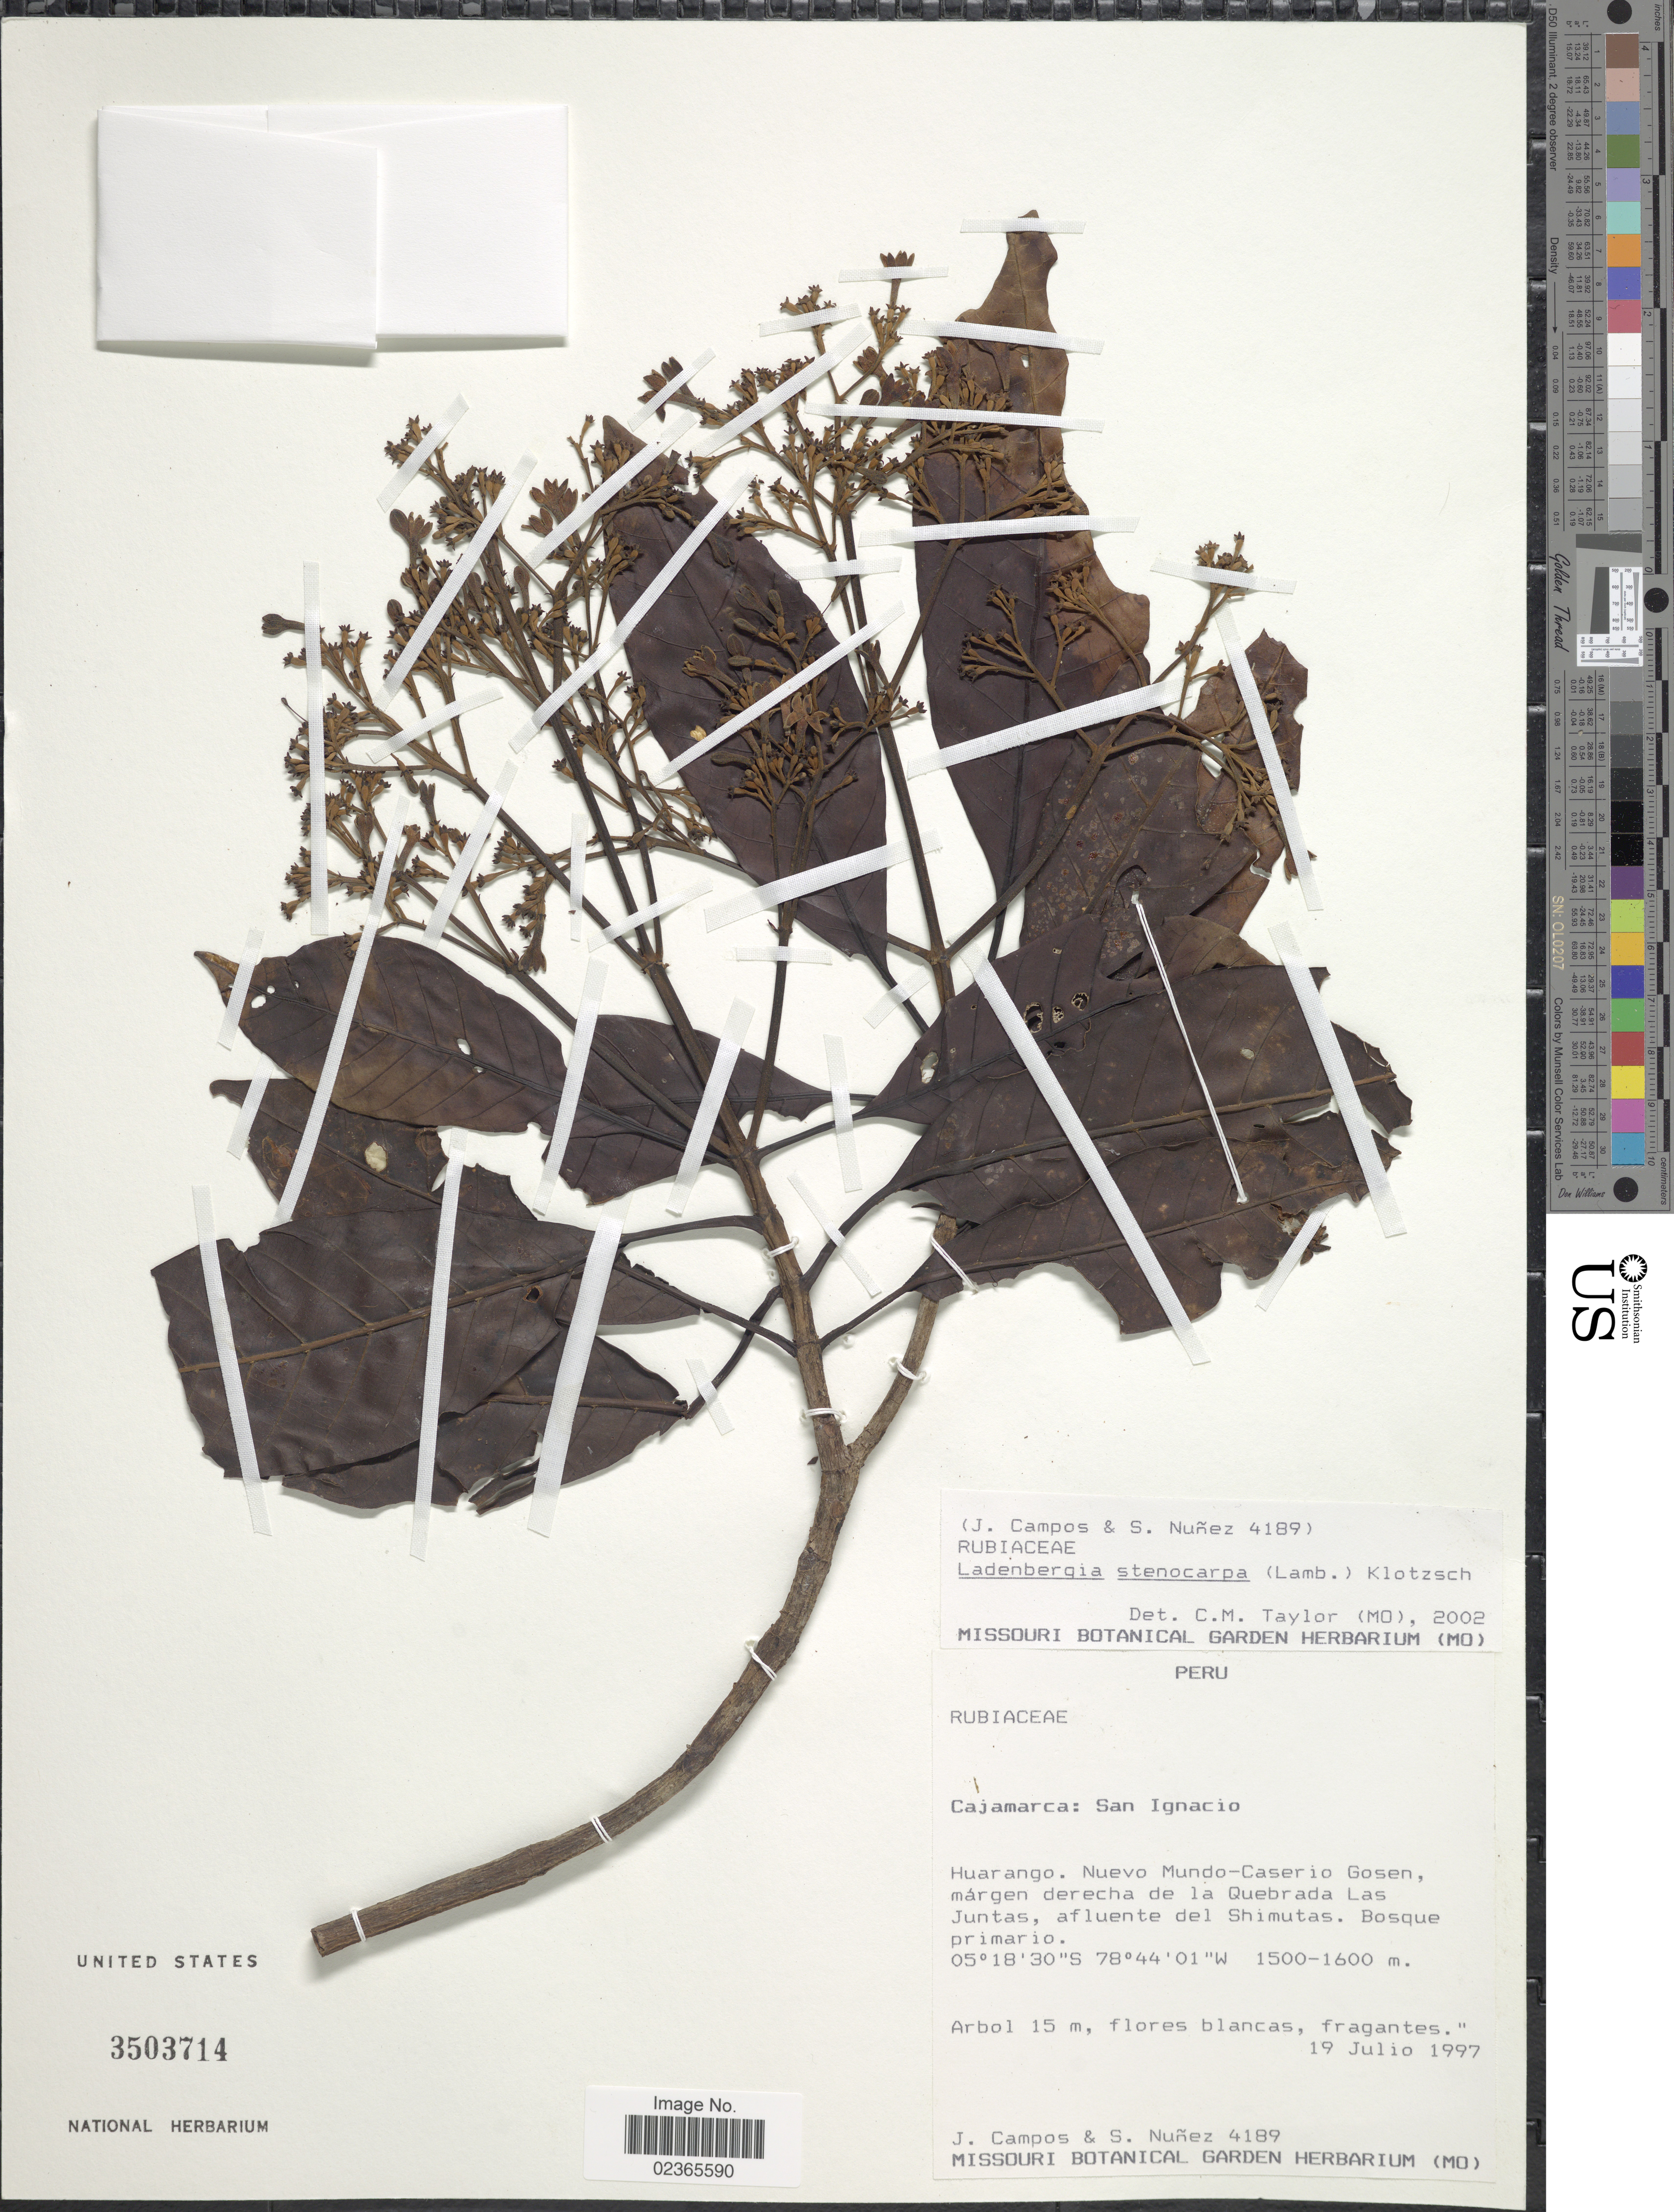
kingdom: Plantae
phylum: Tracheophyta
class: Magnoliopsida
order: Gentianales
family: Rubiaceae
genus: Ladenbergia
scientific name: Ladenbergia stenocarpa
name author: (Lamb.) Klotzsch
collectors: J. Campos & S. Nuñez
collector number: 4189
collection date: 1997-07-19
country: Peru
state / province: Cajamarca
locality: San Ignacio, Huarango. Nuevo Mundo-Caserio Gosen, margen derecha de la Quebrada Las Juntas, afluente del Shimutas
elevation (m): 1500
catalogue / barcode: US 3503714